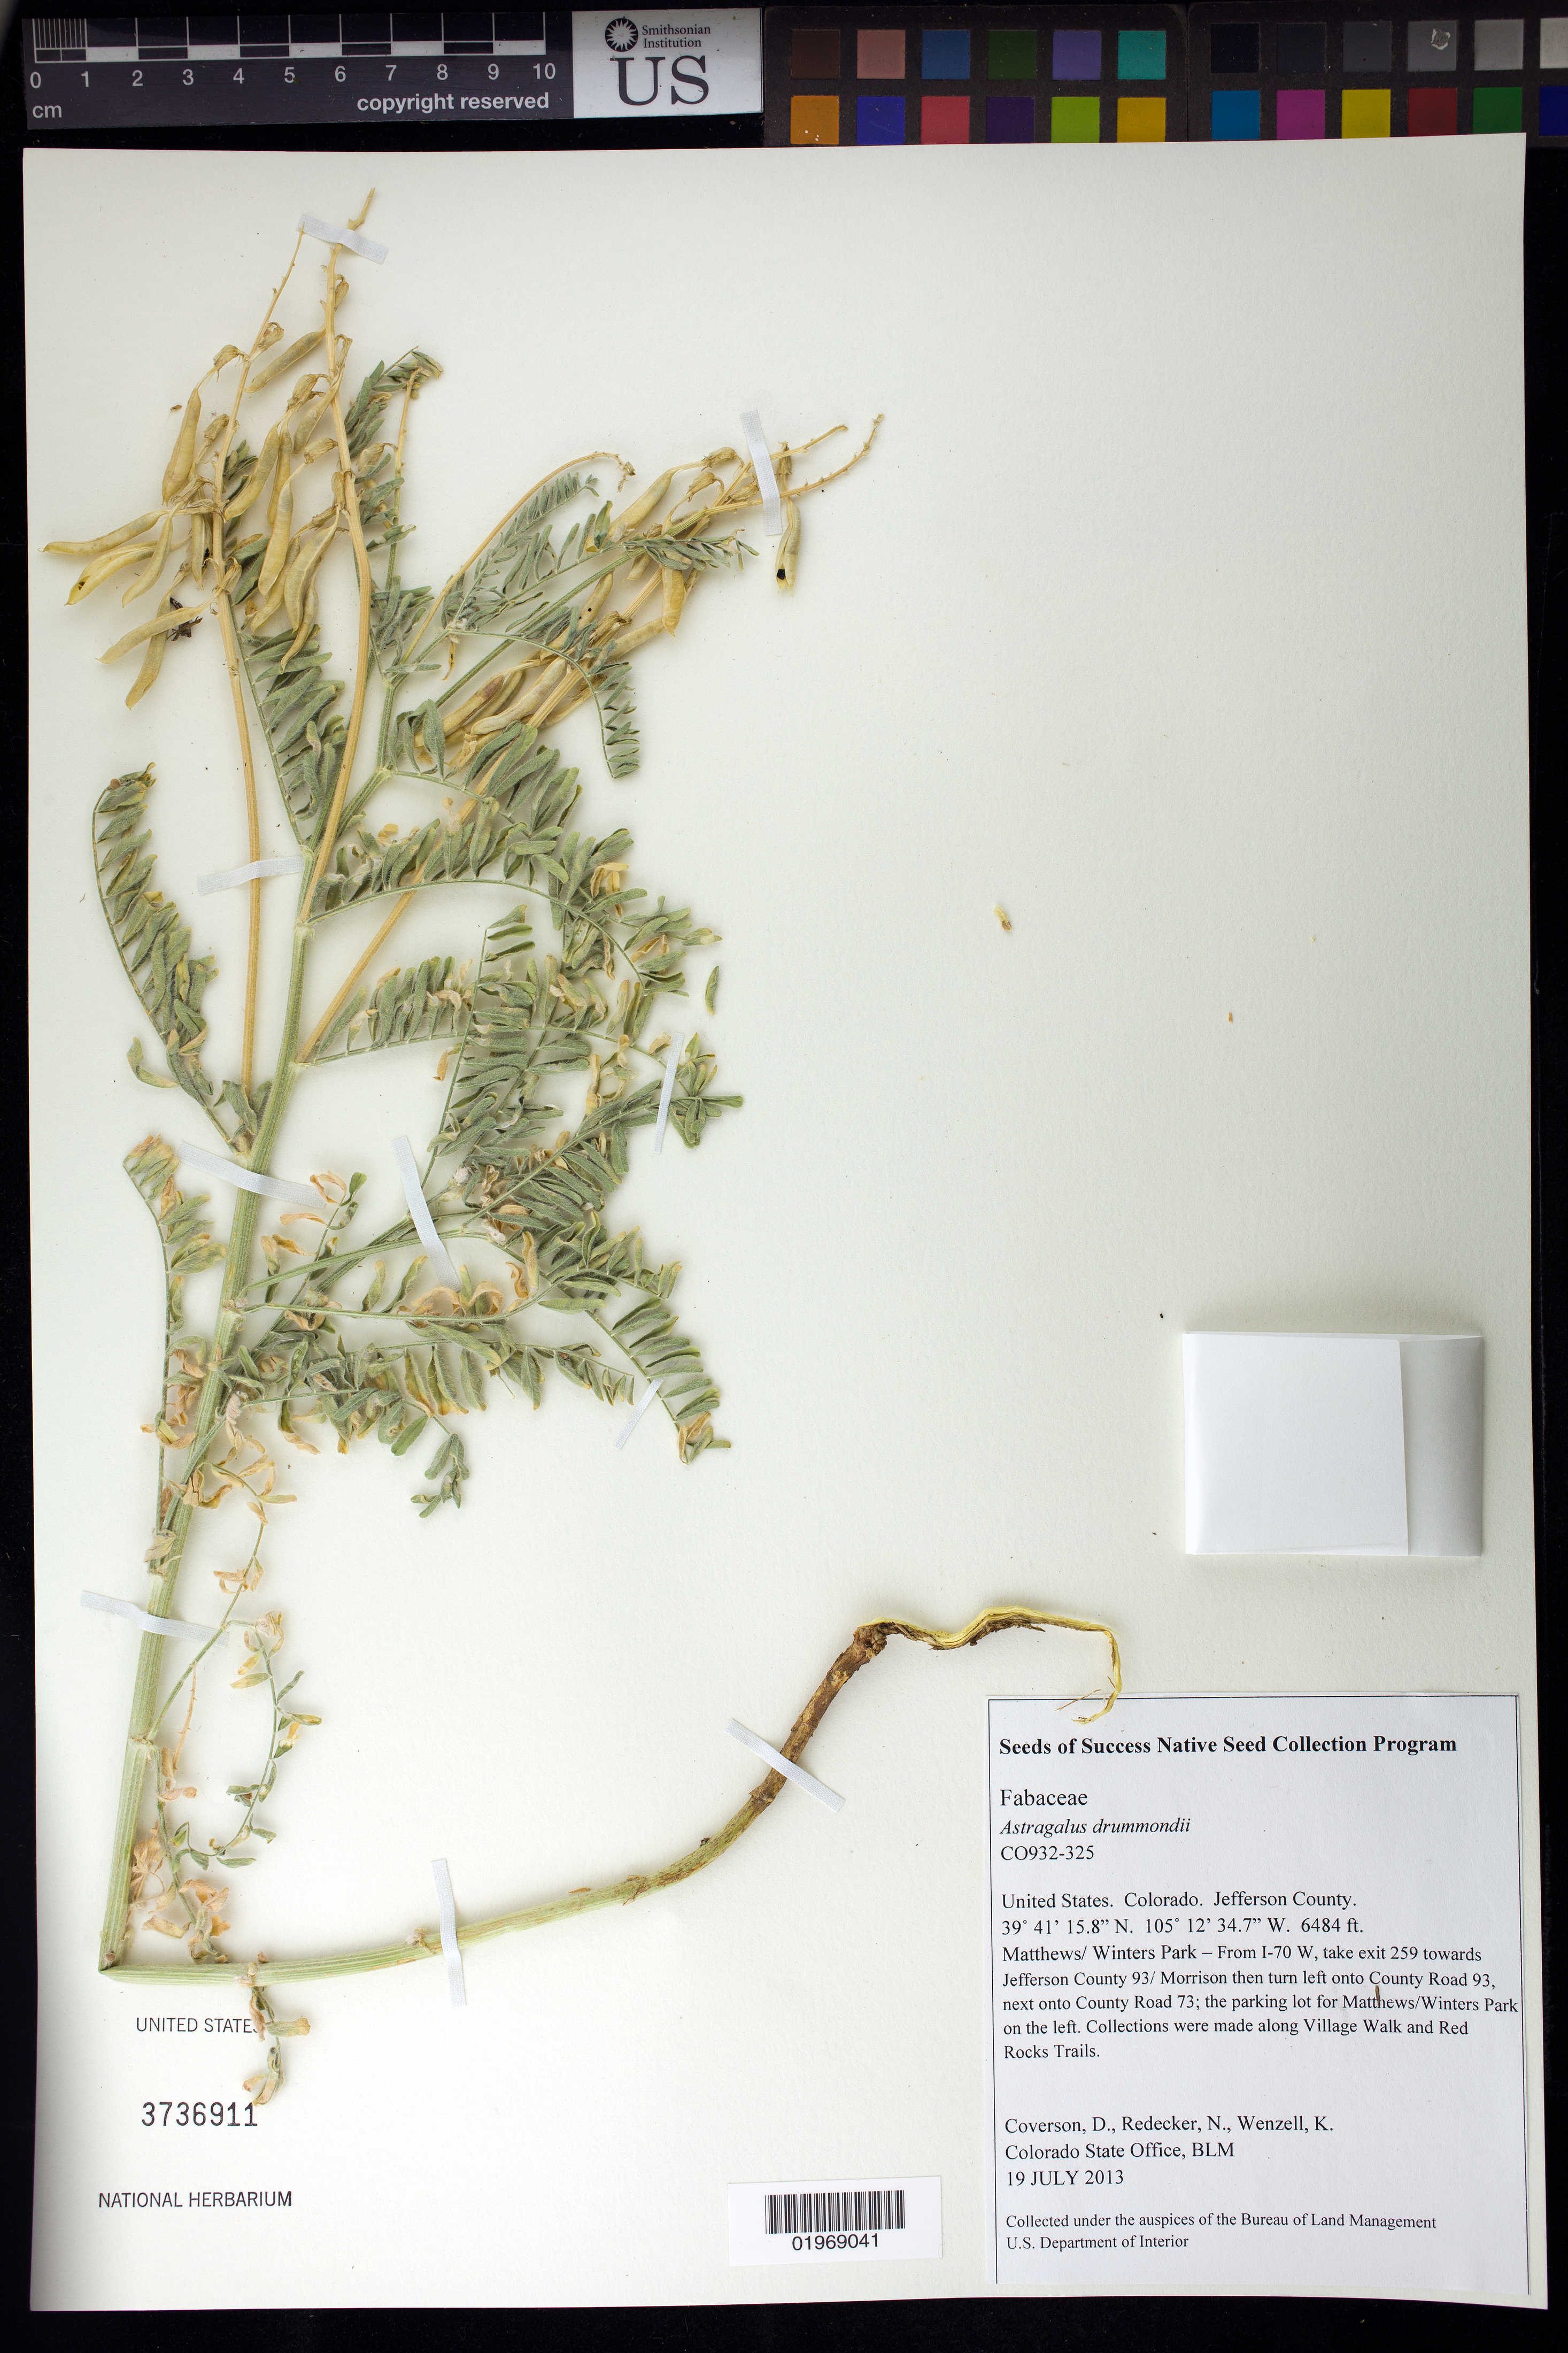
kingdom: Plantae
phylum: Tracheophyta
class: Magnoliopsida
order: Fabales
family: Fabaceae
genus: Astragalus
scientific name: Astragalus drummondii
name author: Hook.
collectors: D. Coverson, N. Redecker & K. Wenzell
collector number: CO932-325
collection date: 2013-07-19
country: United States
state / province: Colorado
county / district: Jefferson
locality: Matthews/ Winters Park, along Village Walk and Red Rocks Trail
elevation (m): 1976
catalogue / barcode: US 3736911